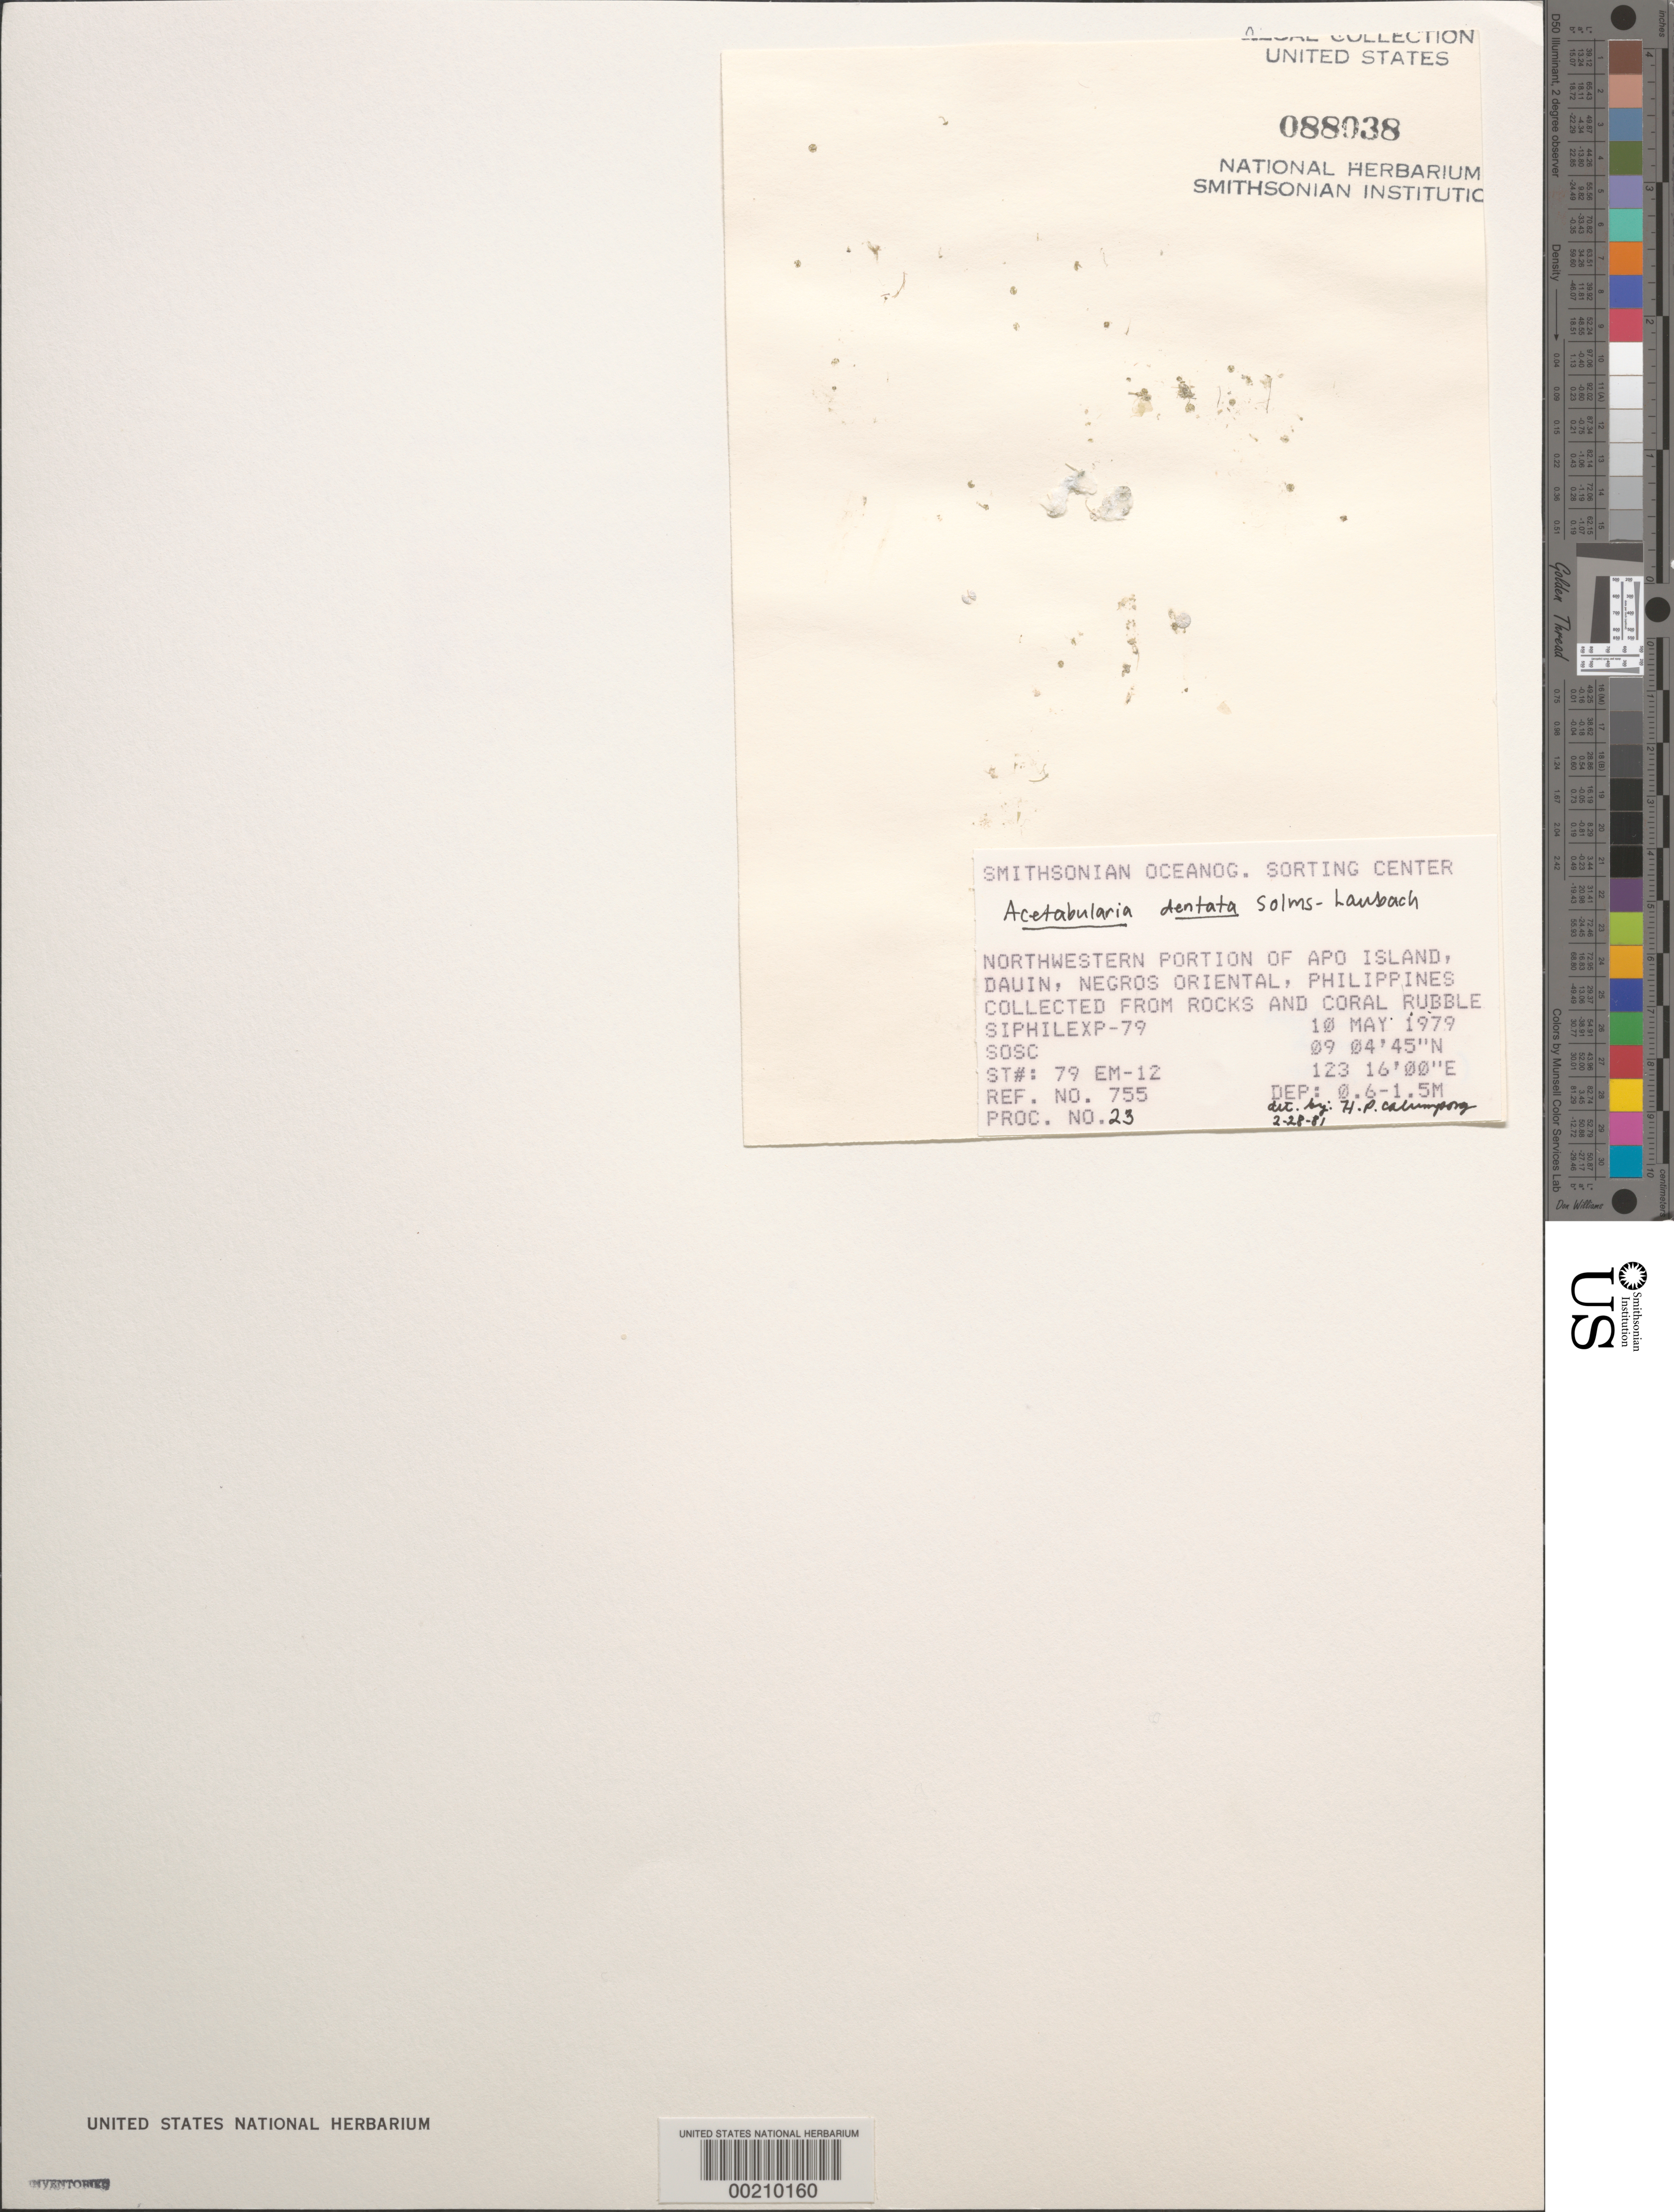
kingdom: Plantae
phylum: Chlorophyta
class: Ulvophyceae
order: Dasycladales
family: Polyphysaceae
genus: Acetabularia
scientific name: Acetabularia dentata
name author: Solms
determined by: Calumpong, H. P.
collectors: SOSC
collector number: Station 79 Em-12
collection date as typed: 10 May 1979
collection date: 1979-05-10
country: Philippines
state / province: Central Visayas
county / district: Negros Oriental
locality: Apo island, dauin, negros oriental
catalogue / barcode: US 88038